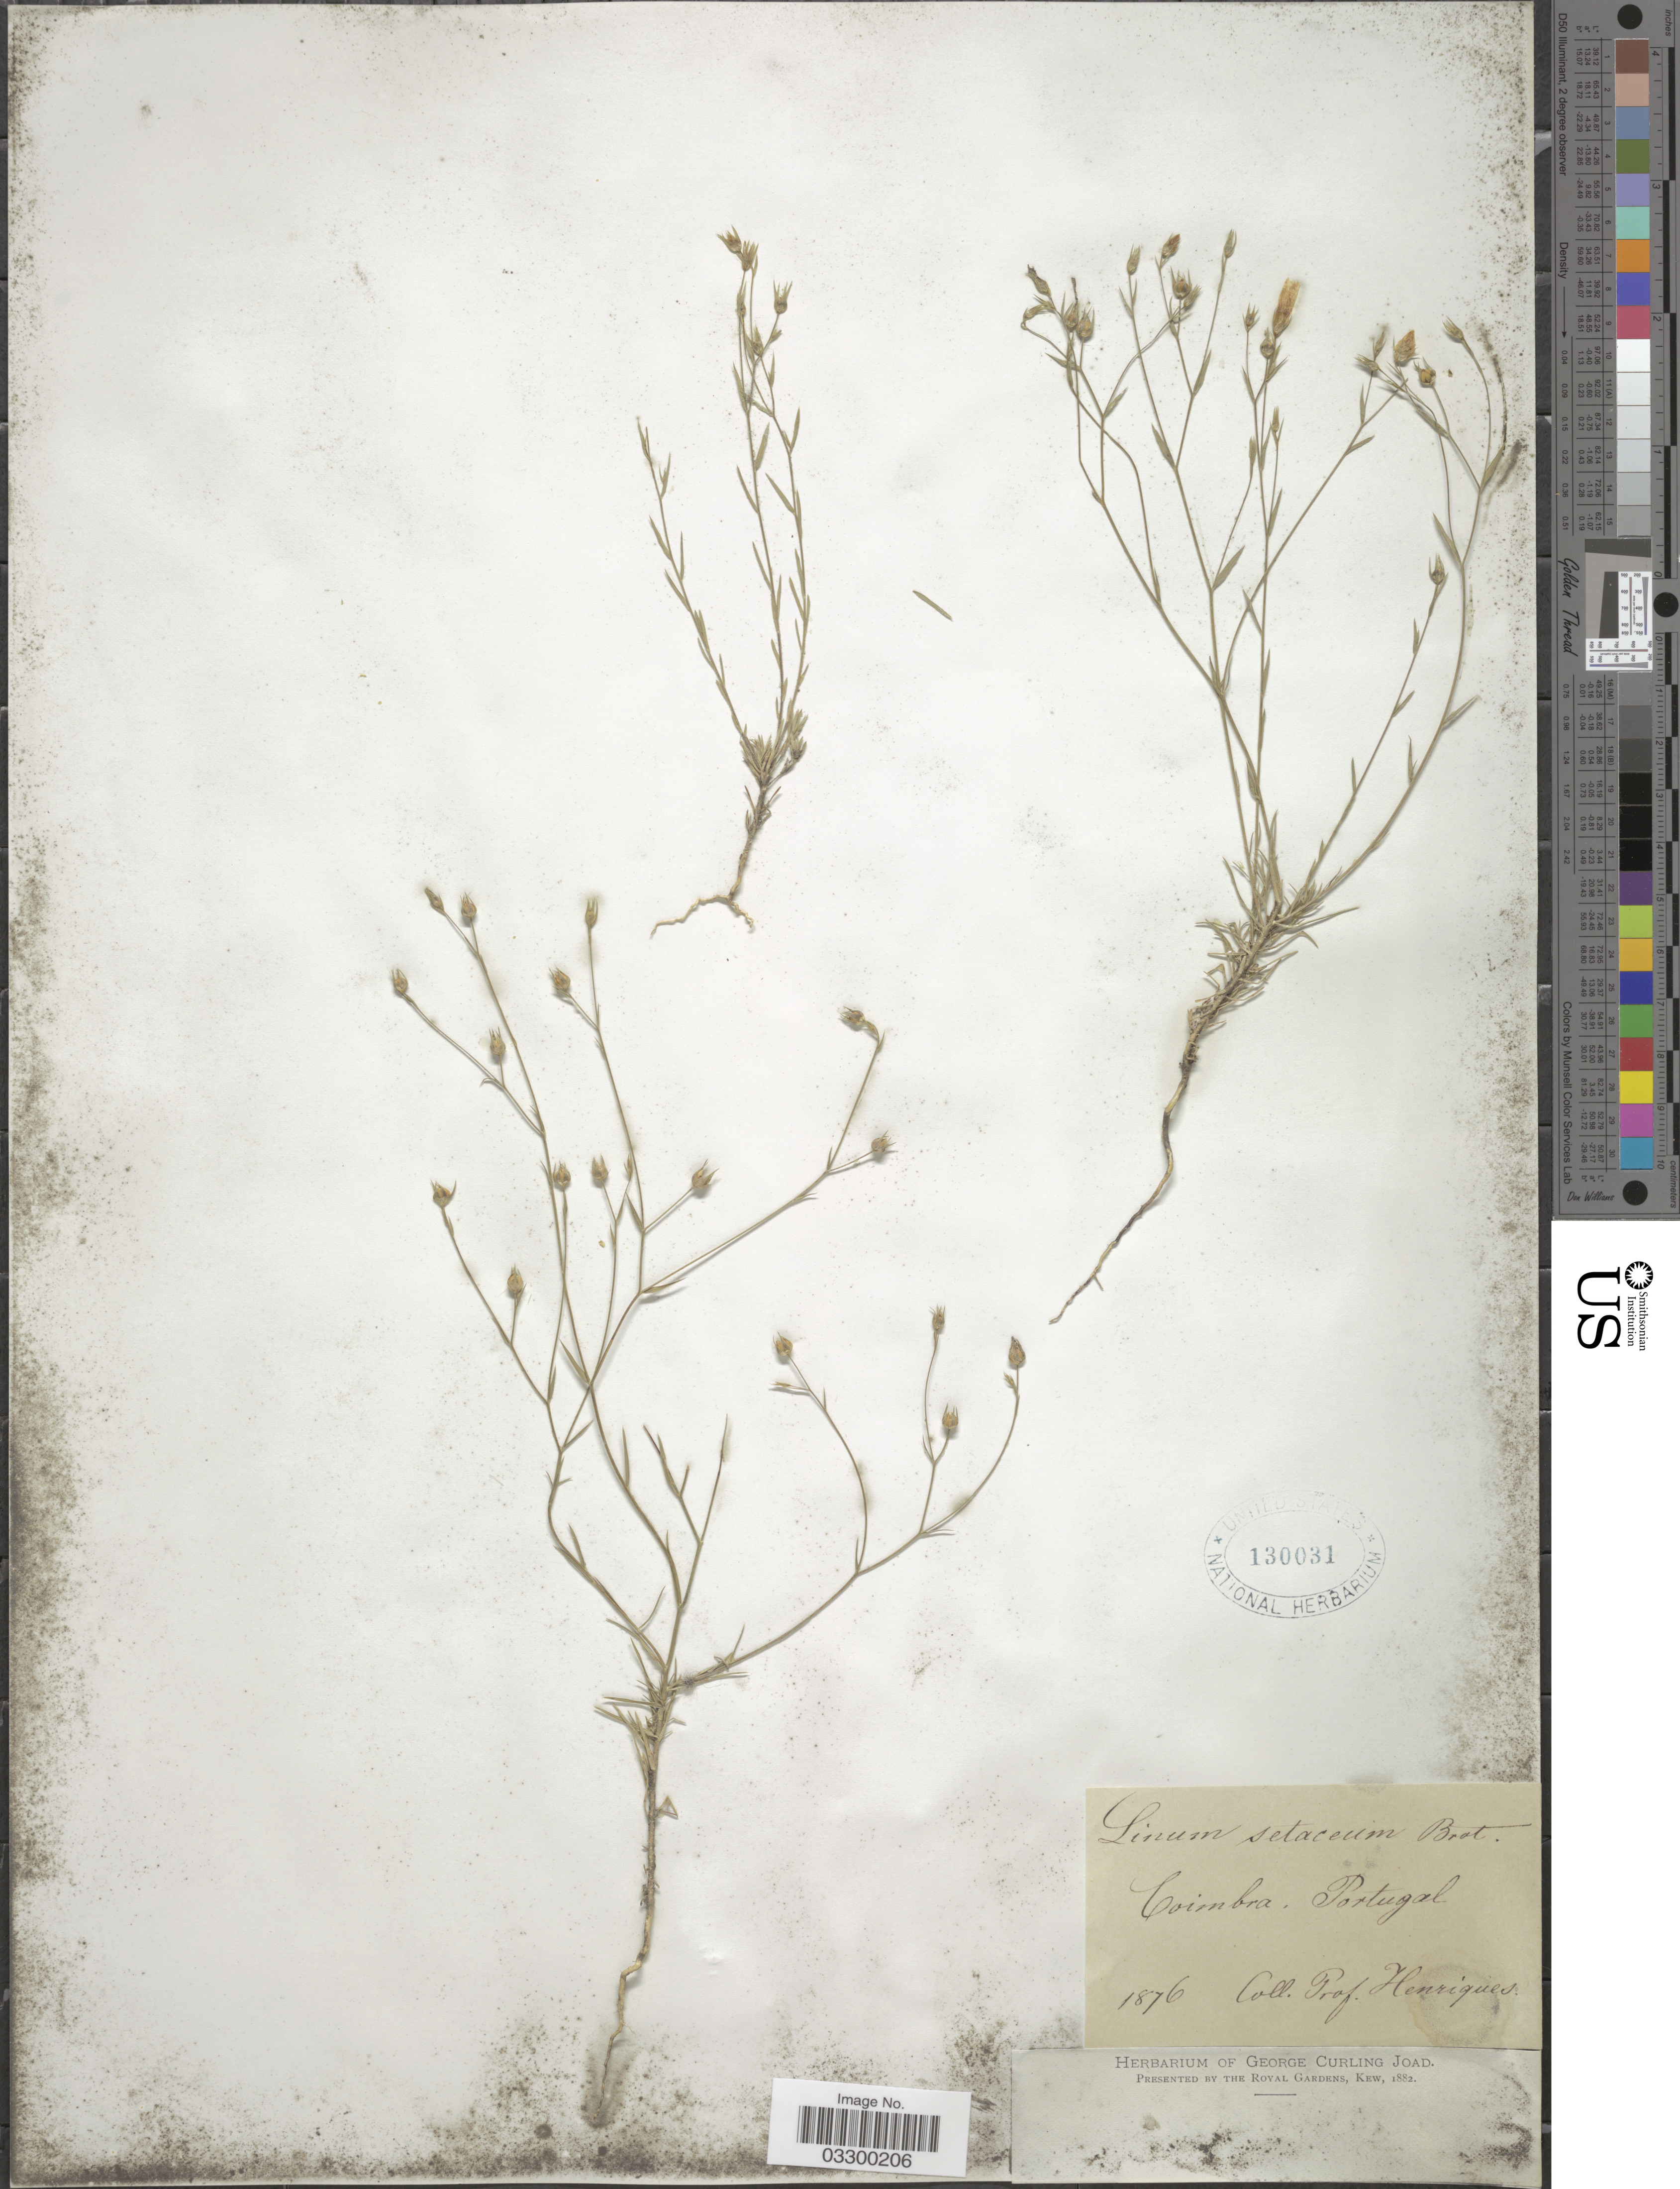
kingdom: Plantae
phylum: Tracheophyta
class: Magnoliopsida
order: Malpighiales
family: Linaceae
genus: Linum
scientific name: Linum setaceum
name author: Brot.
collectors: P. Henriques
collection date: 1876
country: Portugal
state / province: Coimbra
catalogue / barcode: US 130031